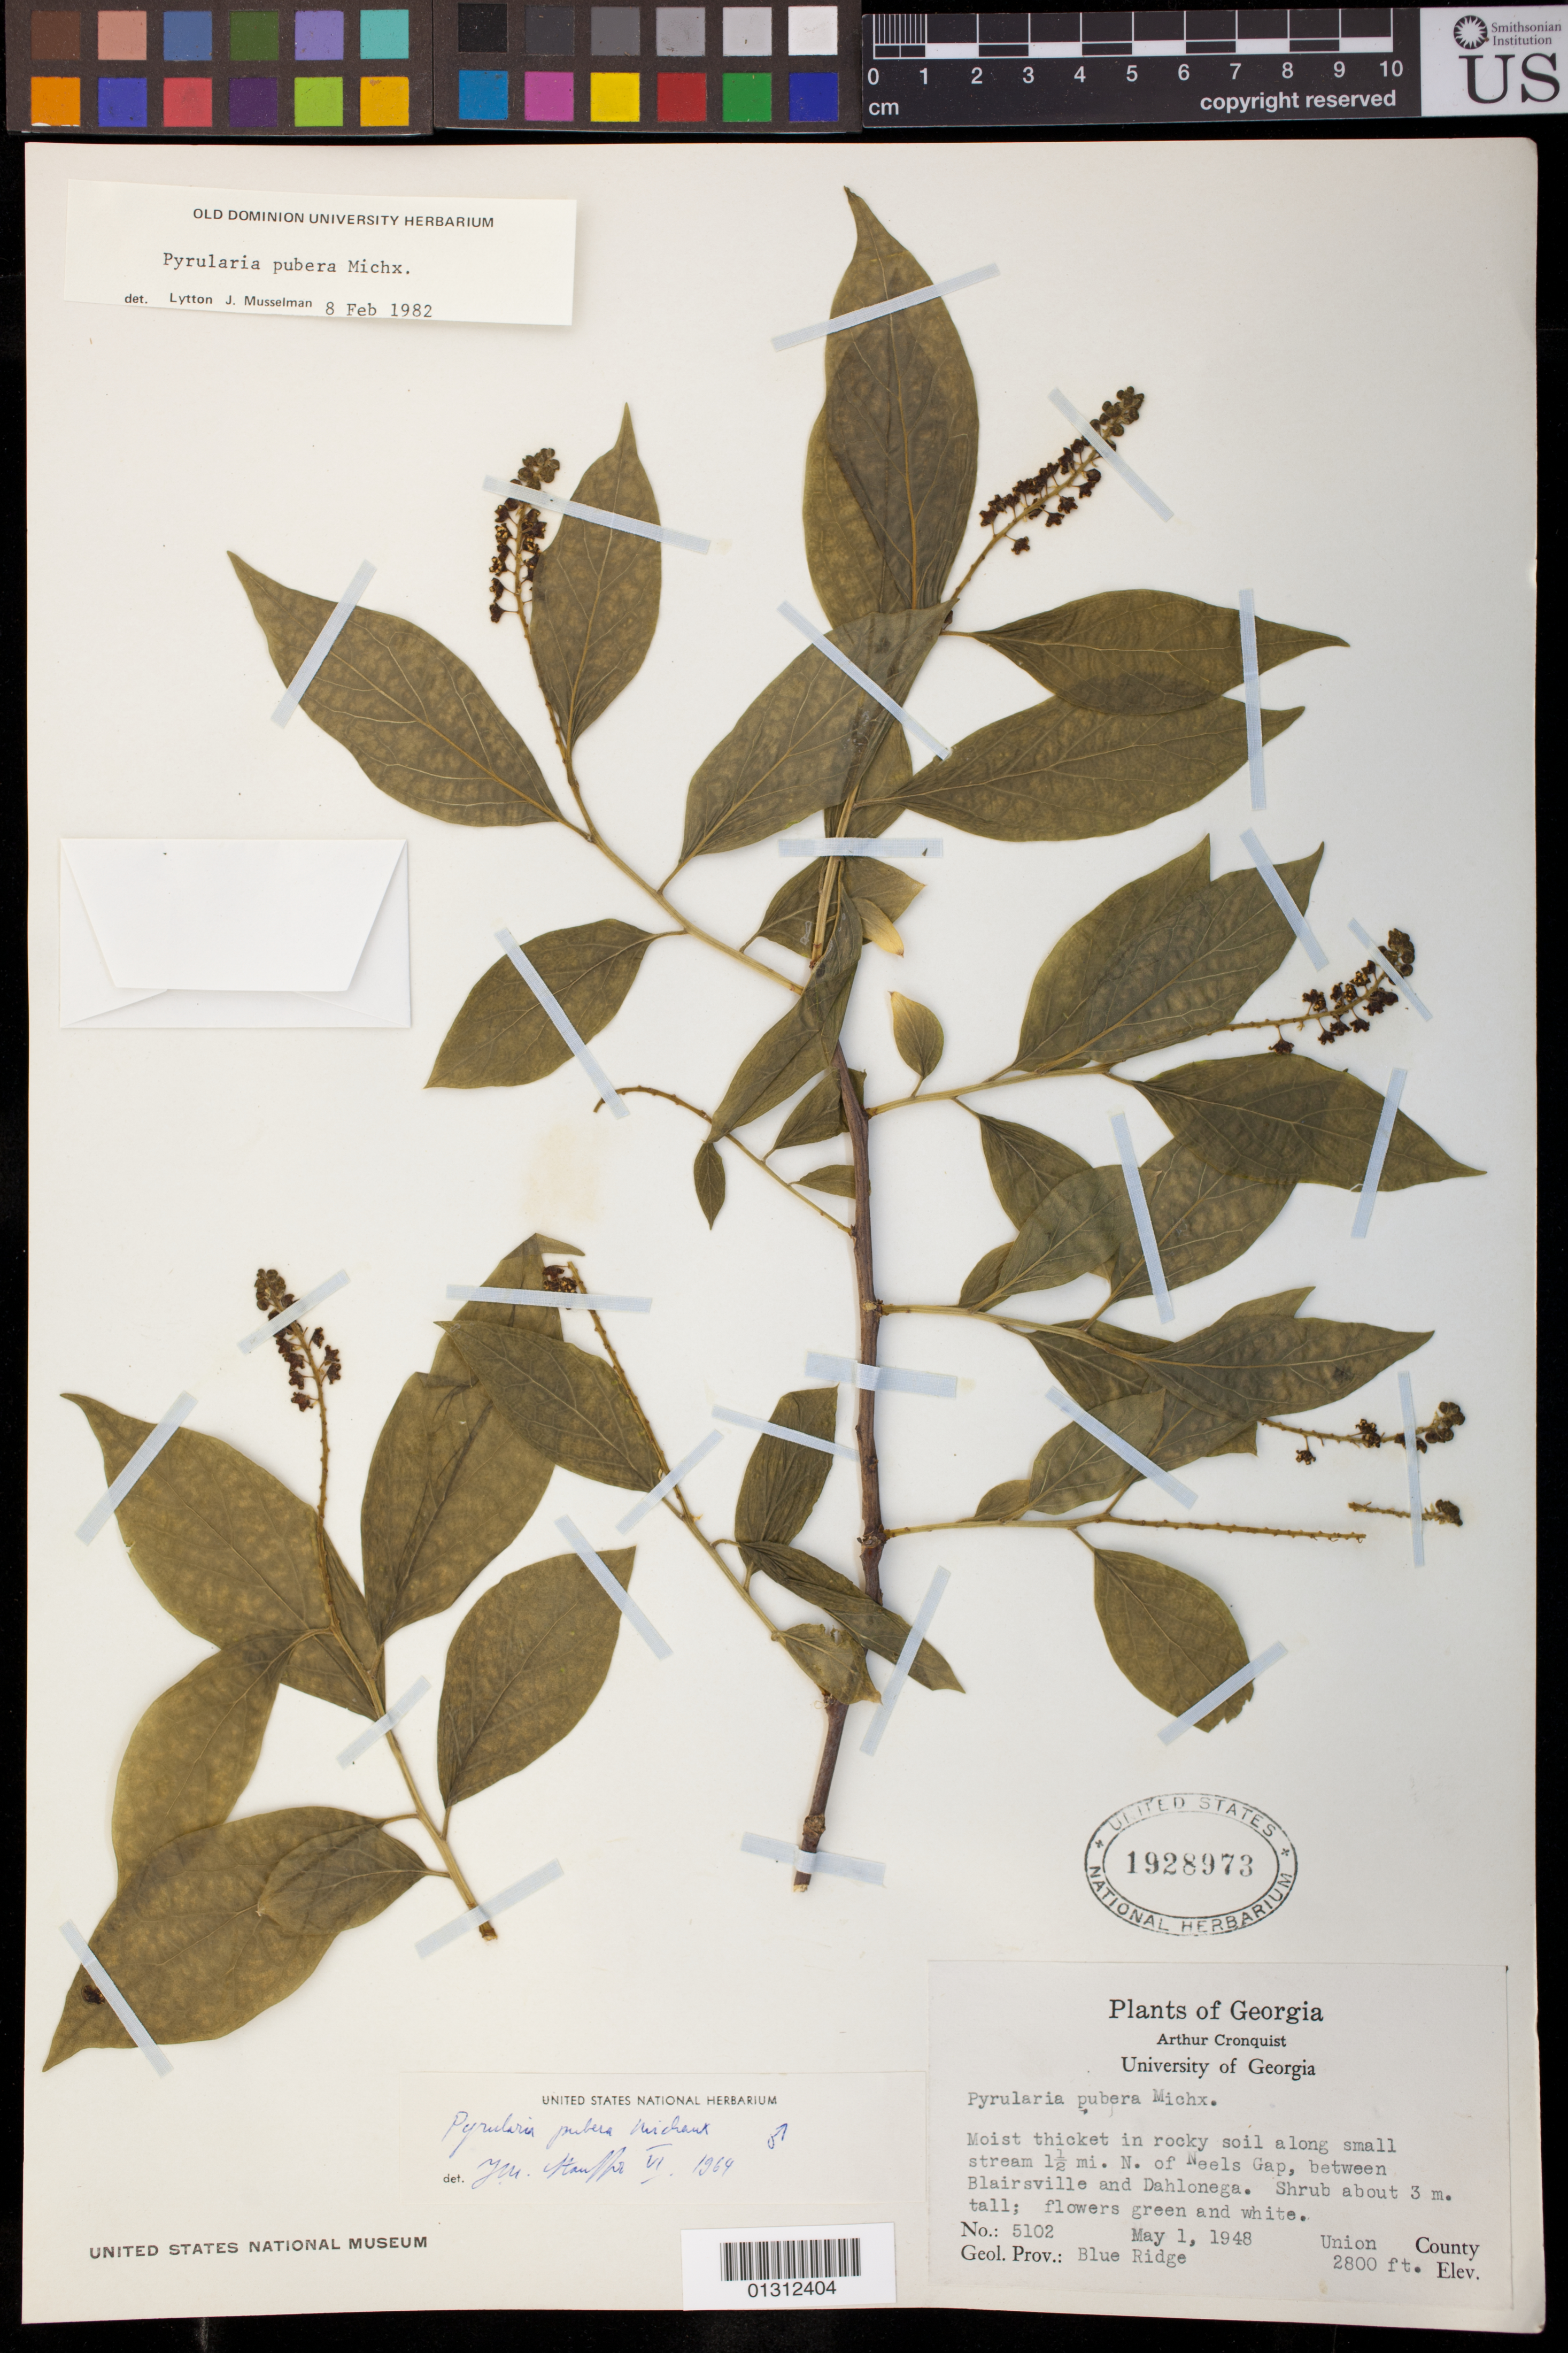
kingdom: Plantae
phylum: Tracheophyta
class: Magnoliopsida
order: Santalales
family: Cervantesiaceae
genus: Pyrularia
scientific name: Pyrularia pubera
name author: Michx.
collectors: A. J. Cronquist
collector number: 5102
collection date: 1948-05-01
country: United States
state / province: Georgia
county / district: Union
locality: Along small stream 1 1/2 mi. N. of Neels Gap, between Blairsville and Dahlonega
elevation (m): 853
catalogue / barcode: US 1928973